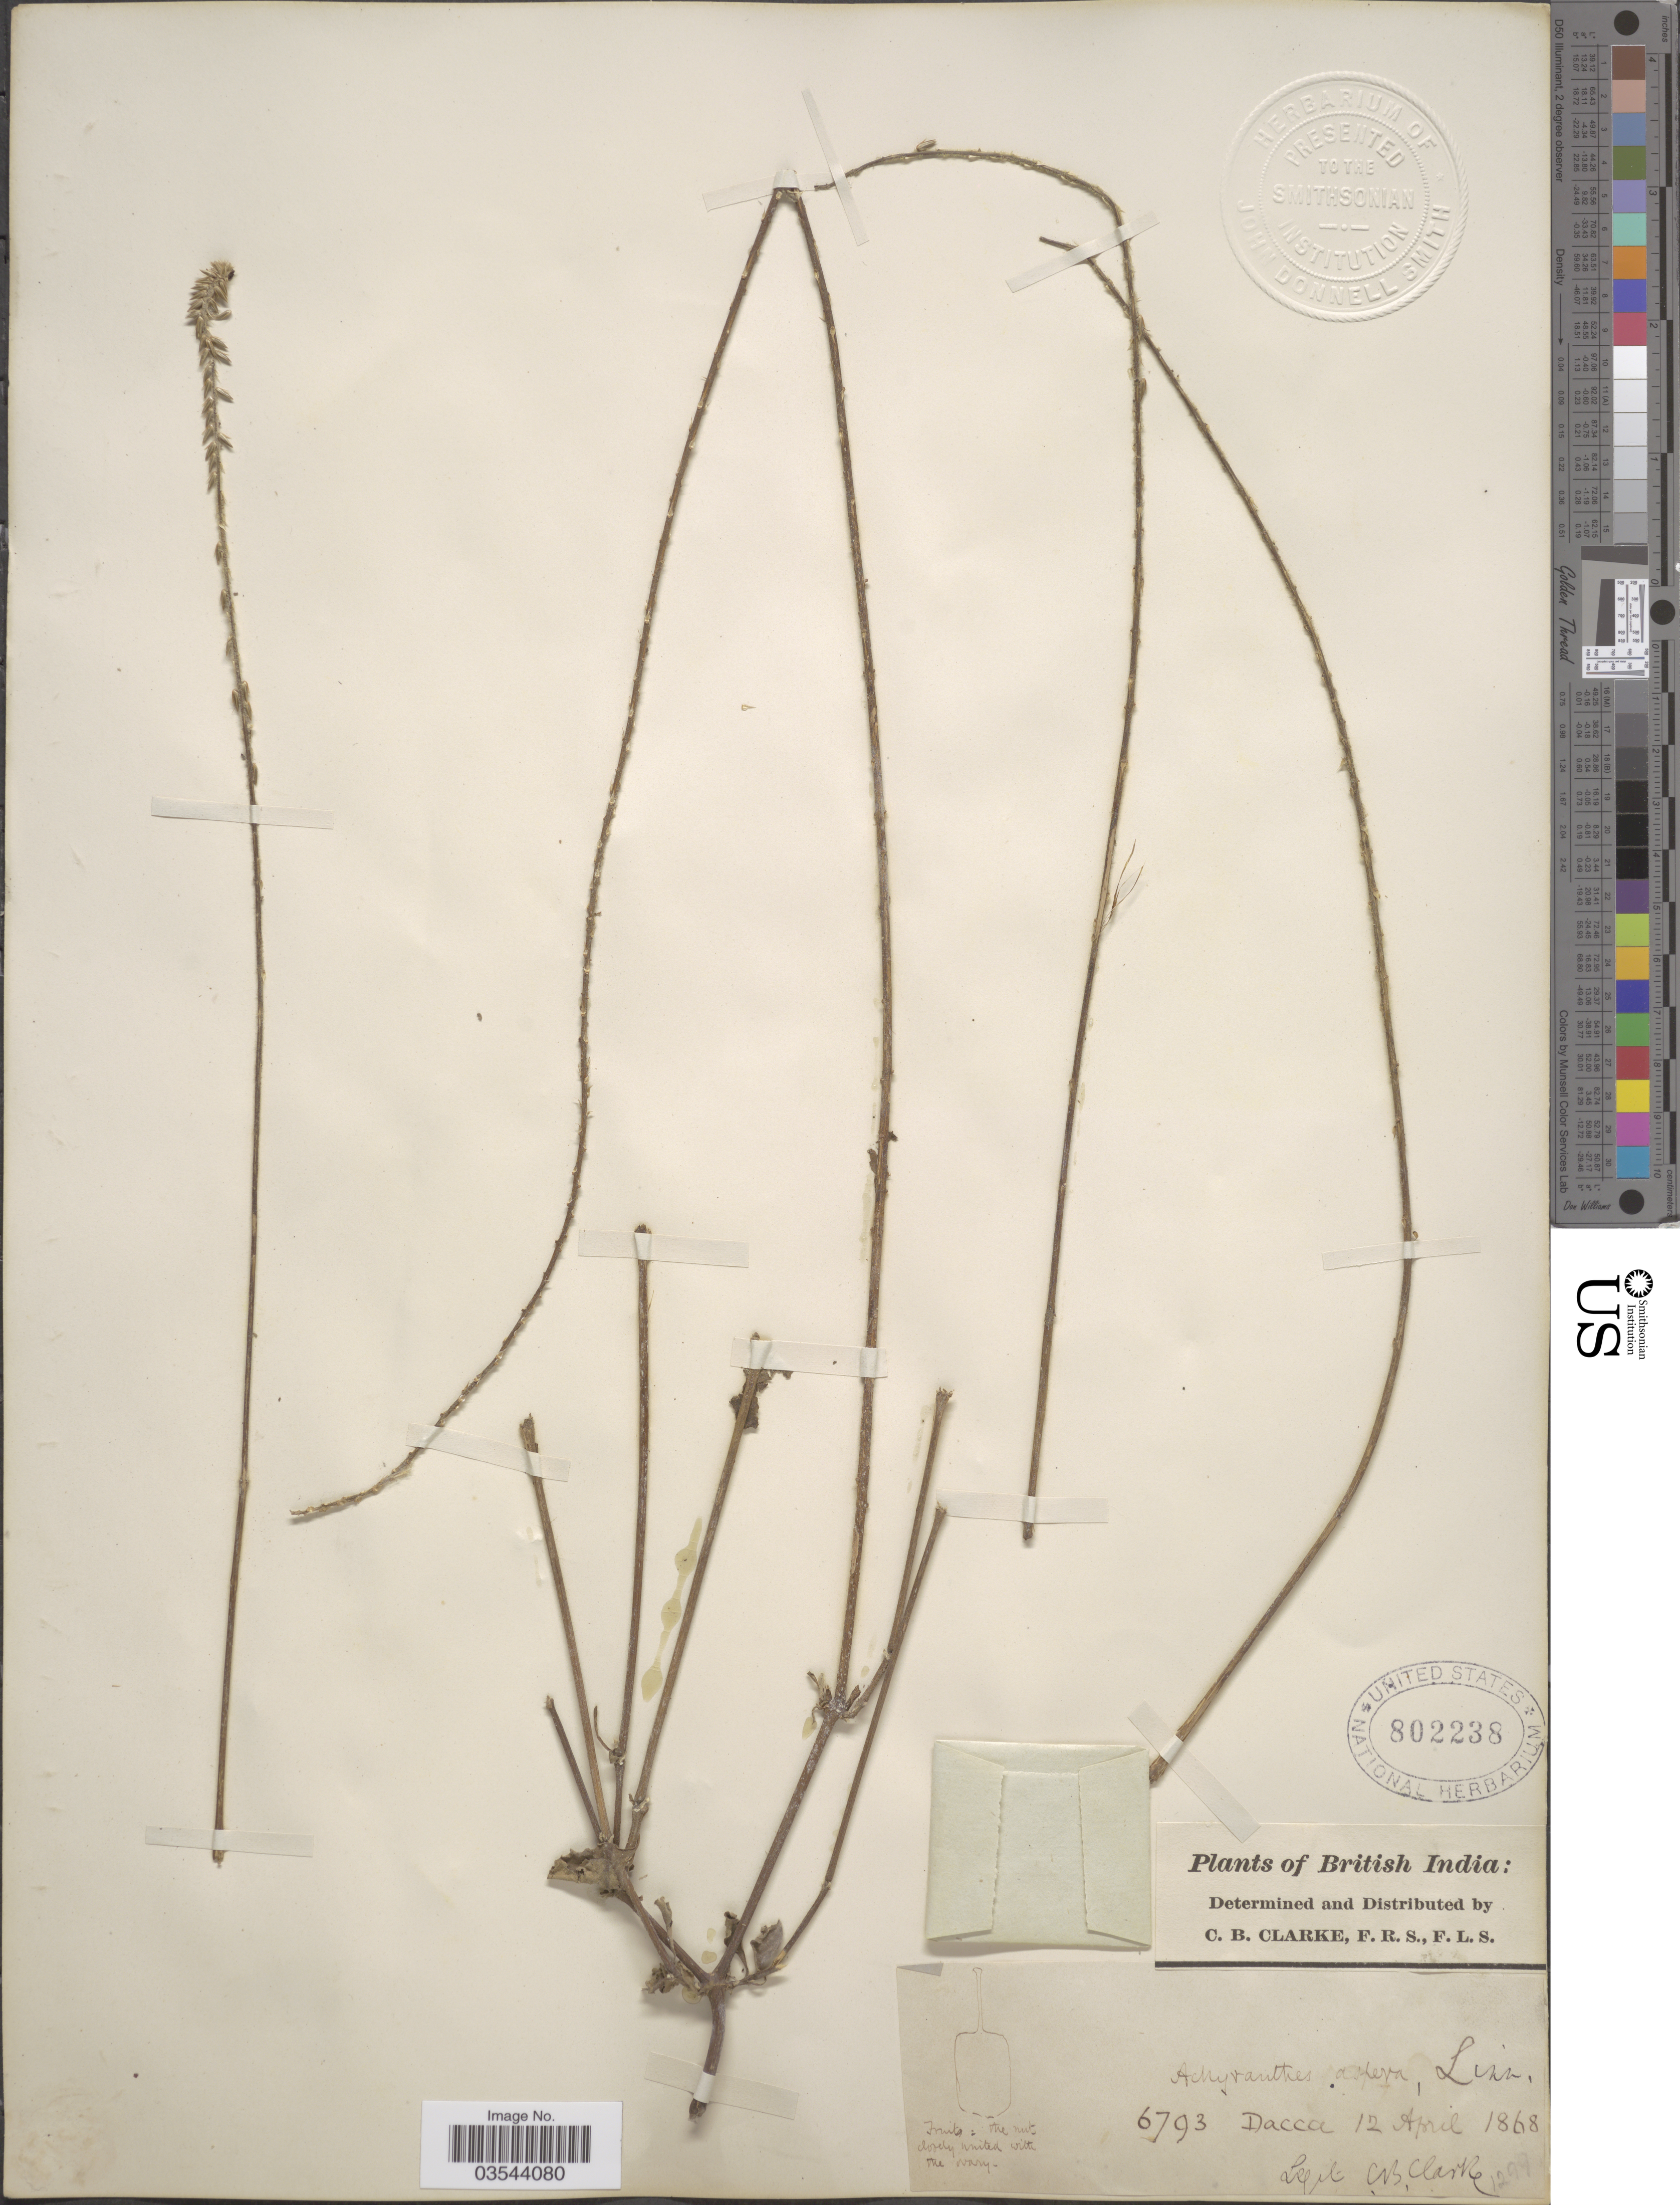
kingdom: Plantae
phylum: Tracheophyta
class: Magnoliopsida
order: Caryophyllales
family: Amaranthaceae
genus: Achyranthes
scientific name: Achyranthes aspera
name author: L.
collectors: C. B. Clarke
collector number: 6793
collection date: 1868-04-12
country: Bangladesh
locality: British India. Dacca.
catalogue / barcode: US 802238